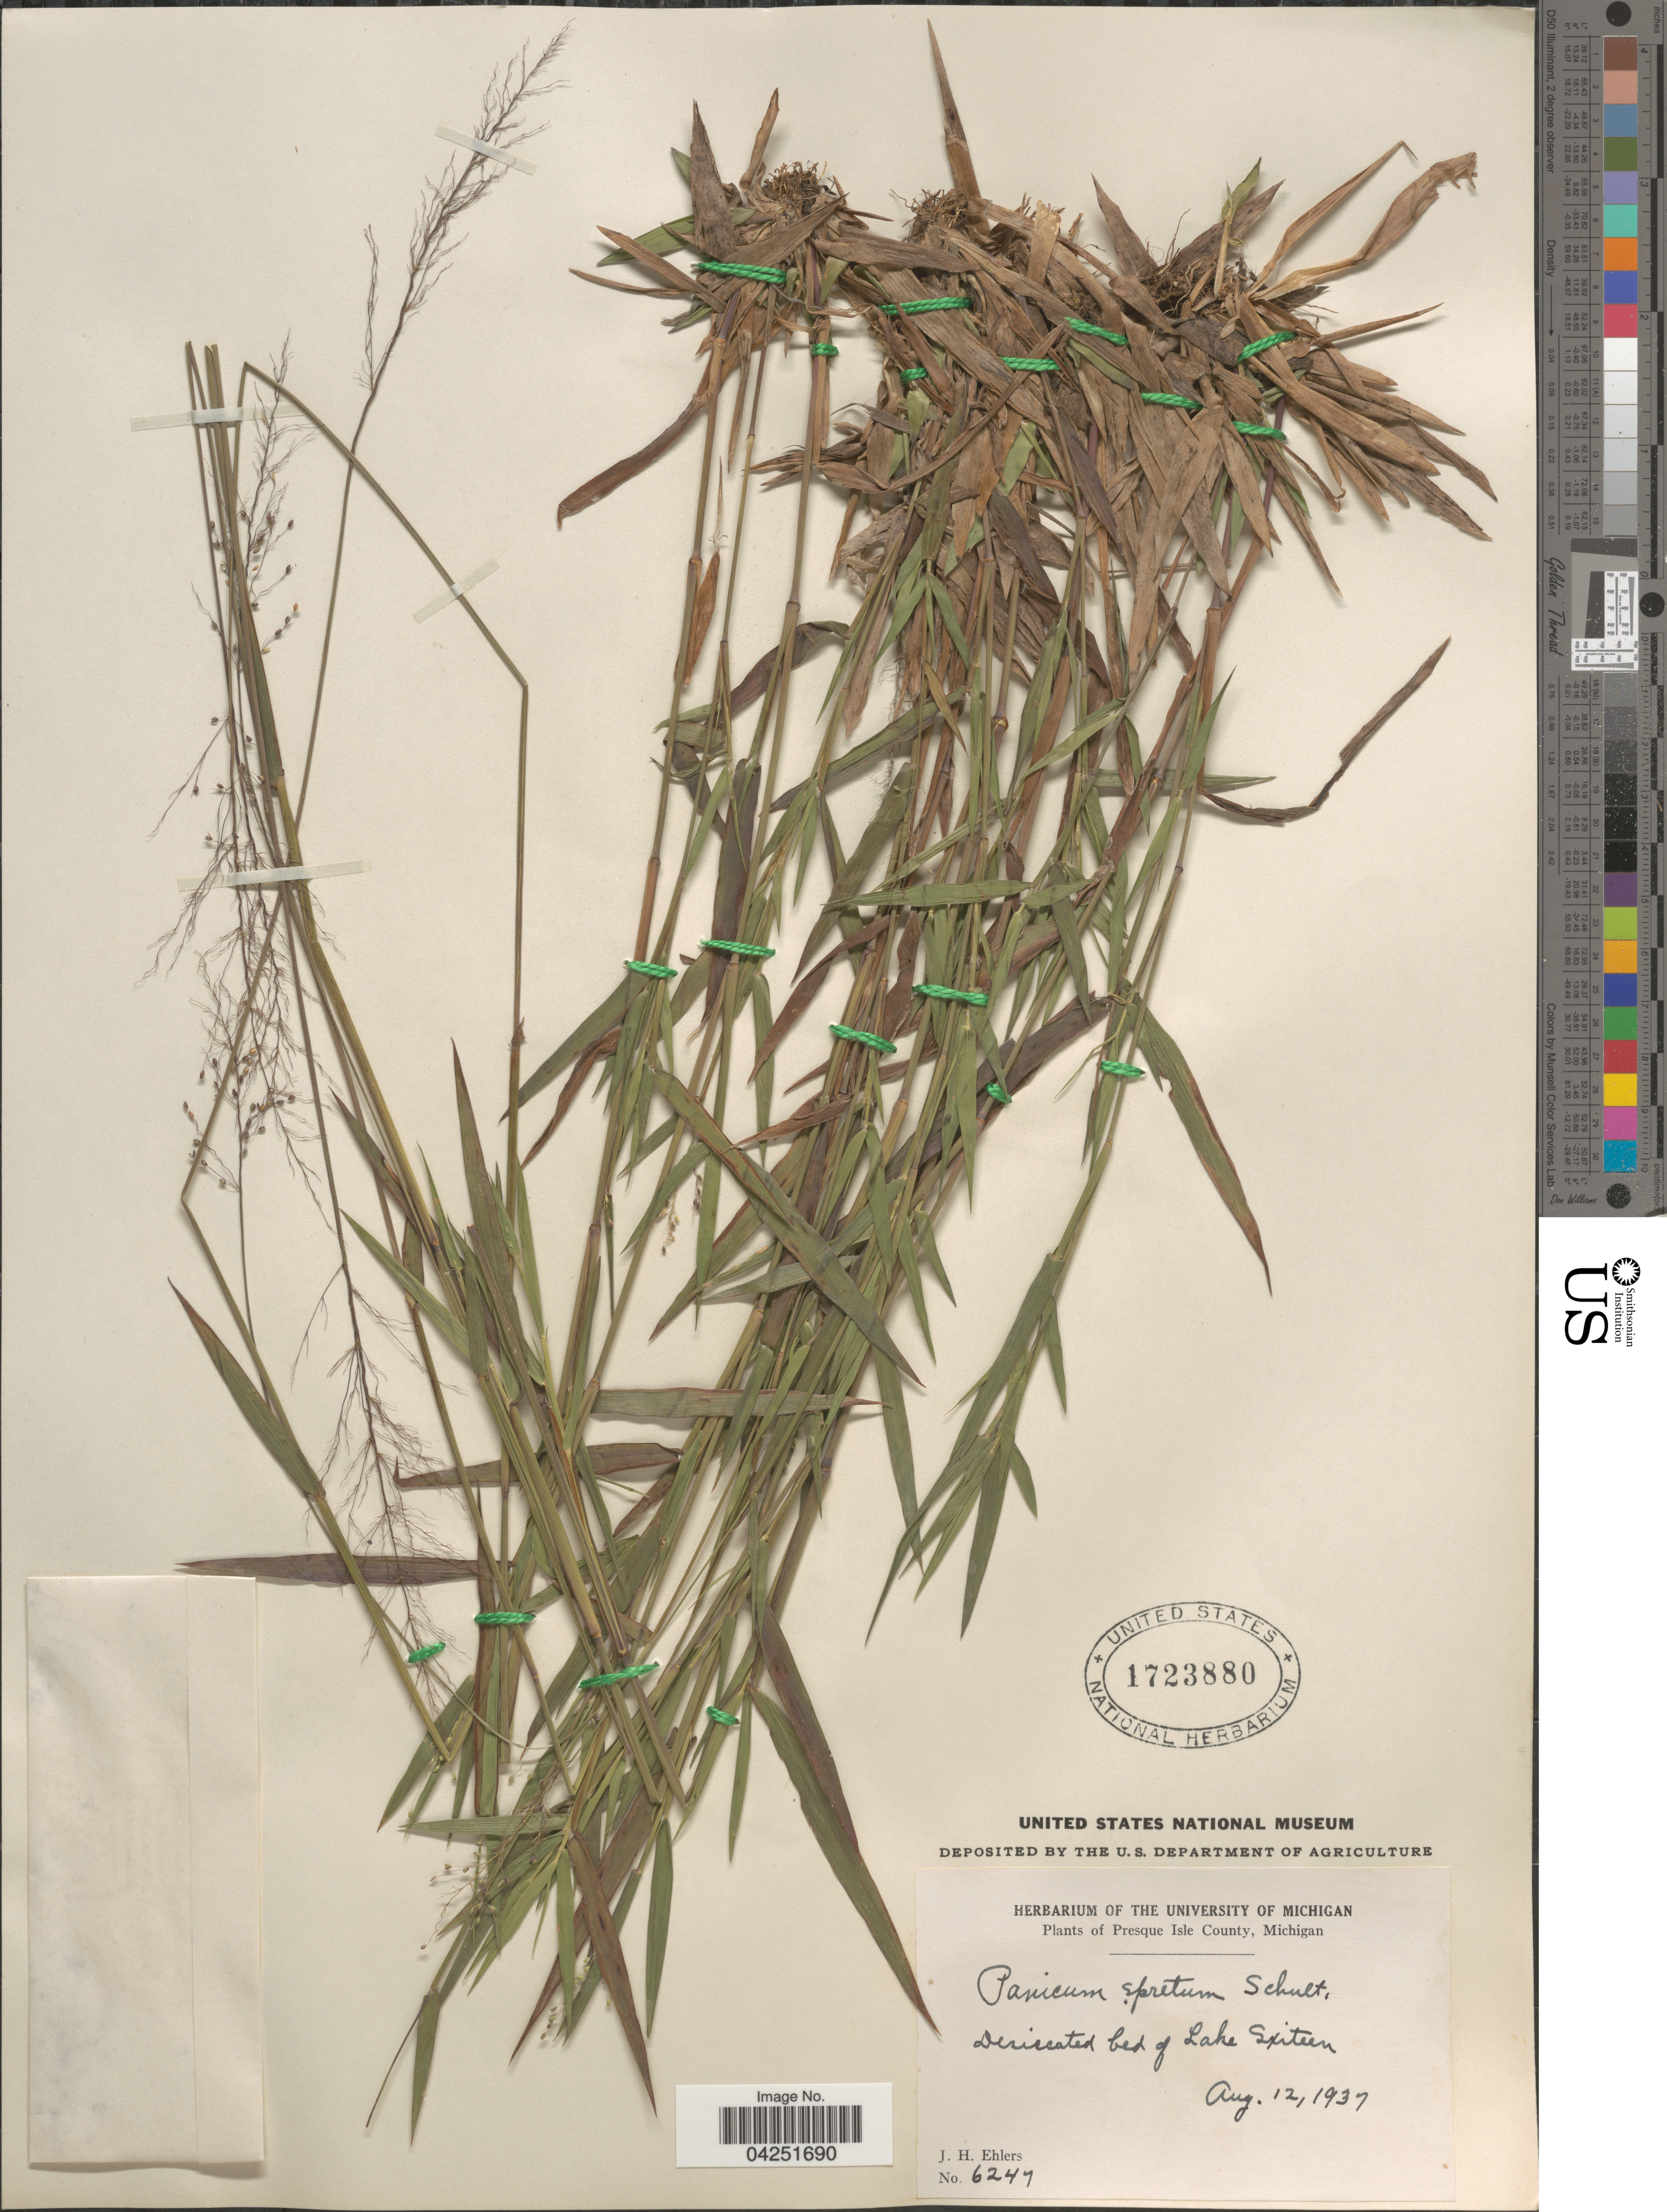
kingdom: Plantae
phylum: Tracheophyta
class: Liliopsida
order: Poales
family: Poaceae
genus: Dichanthelium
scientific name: Dichanthelium acuminatum var. densiflorum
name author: (Rand & Redfield) Gould & C.A. Clark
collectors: J. H. Ehlers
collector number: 6247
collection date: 1937-08-12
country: United States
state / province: Michigan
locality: Presque Isle County. Desiccated bed of Lake Sixteen.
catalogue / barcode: US 1723880